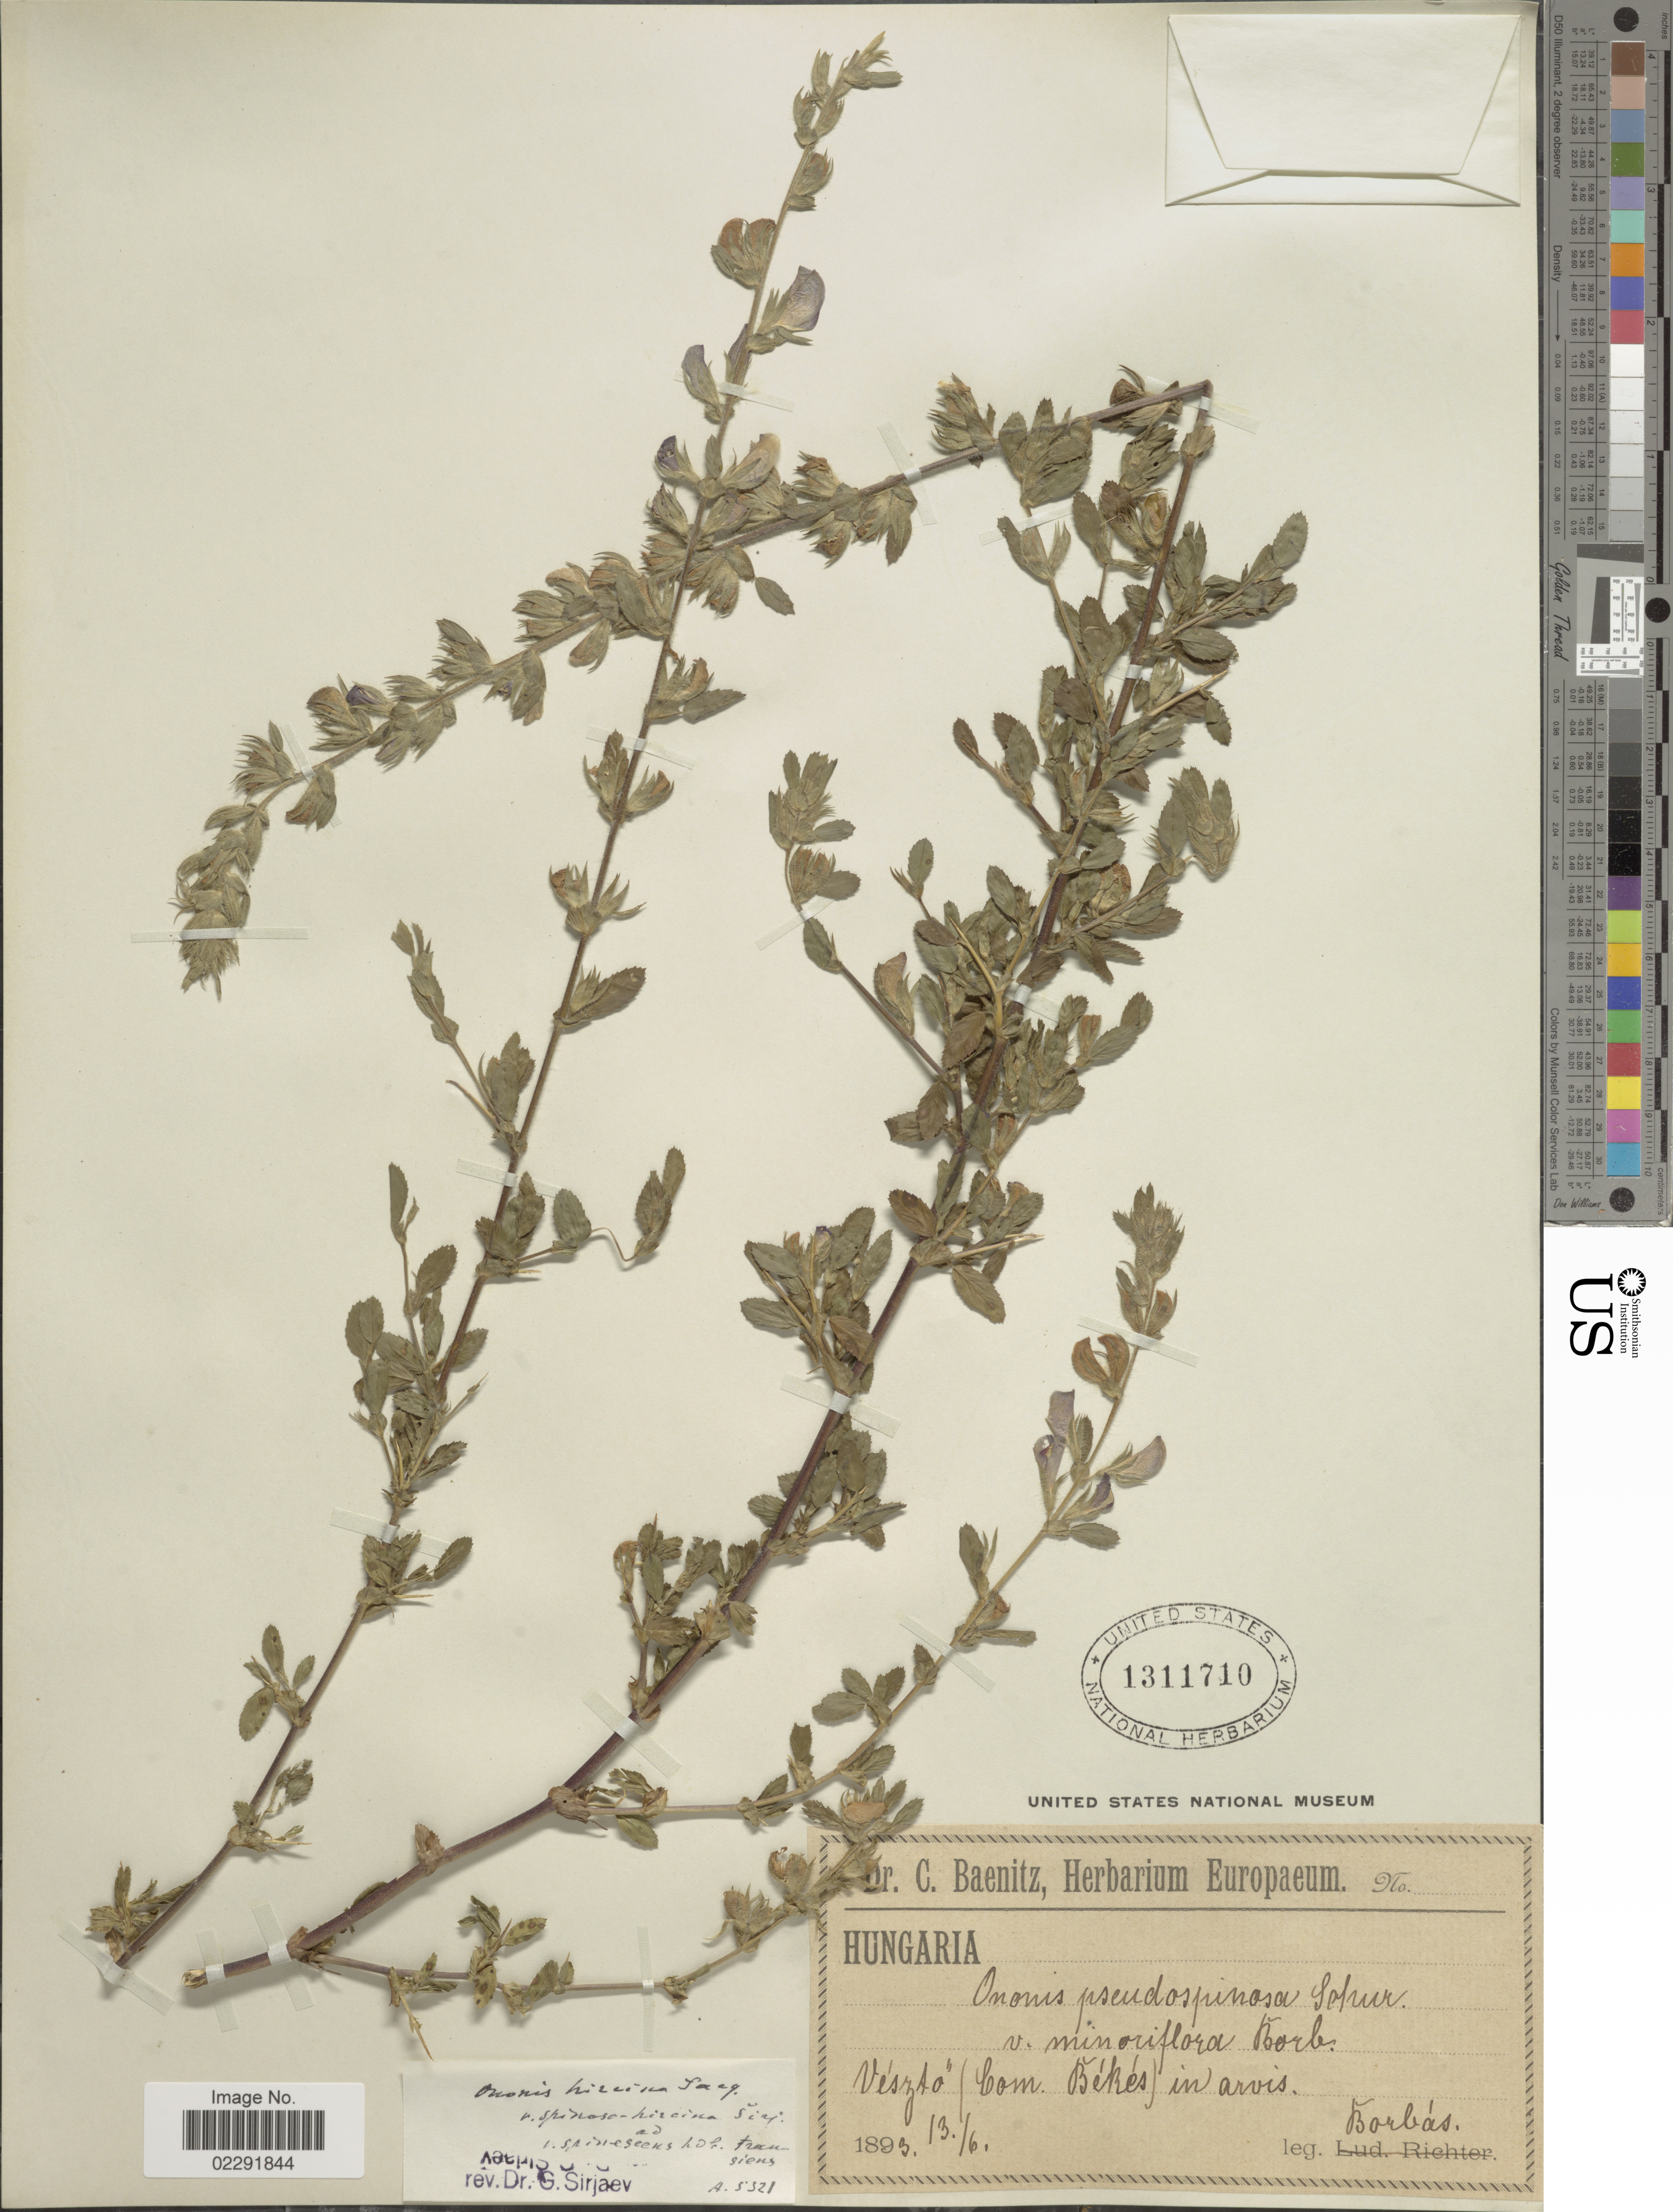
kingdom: Plantae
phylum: Tracheophyta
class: Magnoliopsida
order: Fabales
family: Fabaceae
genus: Ononis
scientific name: Ononis hircina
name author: Jacq.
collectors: V. von Borbás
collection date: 1893-06-13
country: Hungary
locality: Veszto (Com. Bekes) in arvis.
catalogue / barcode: US 1311710